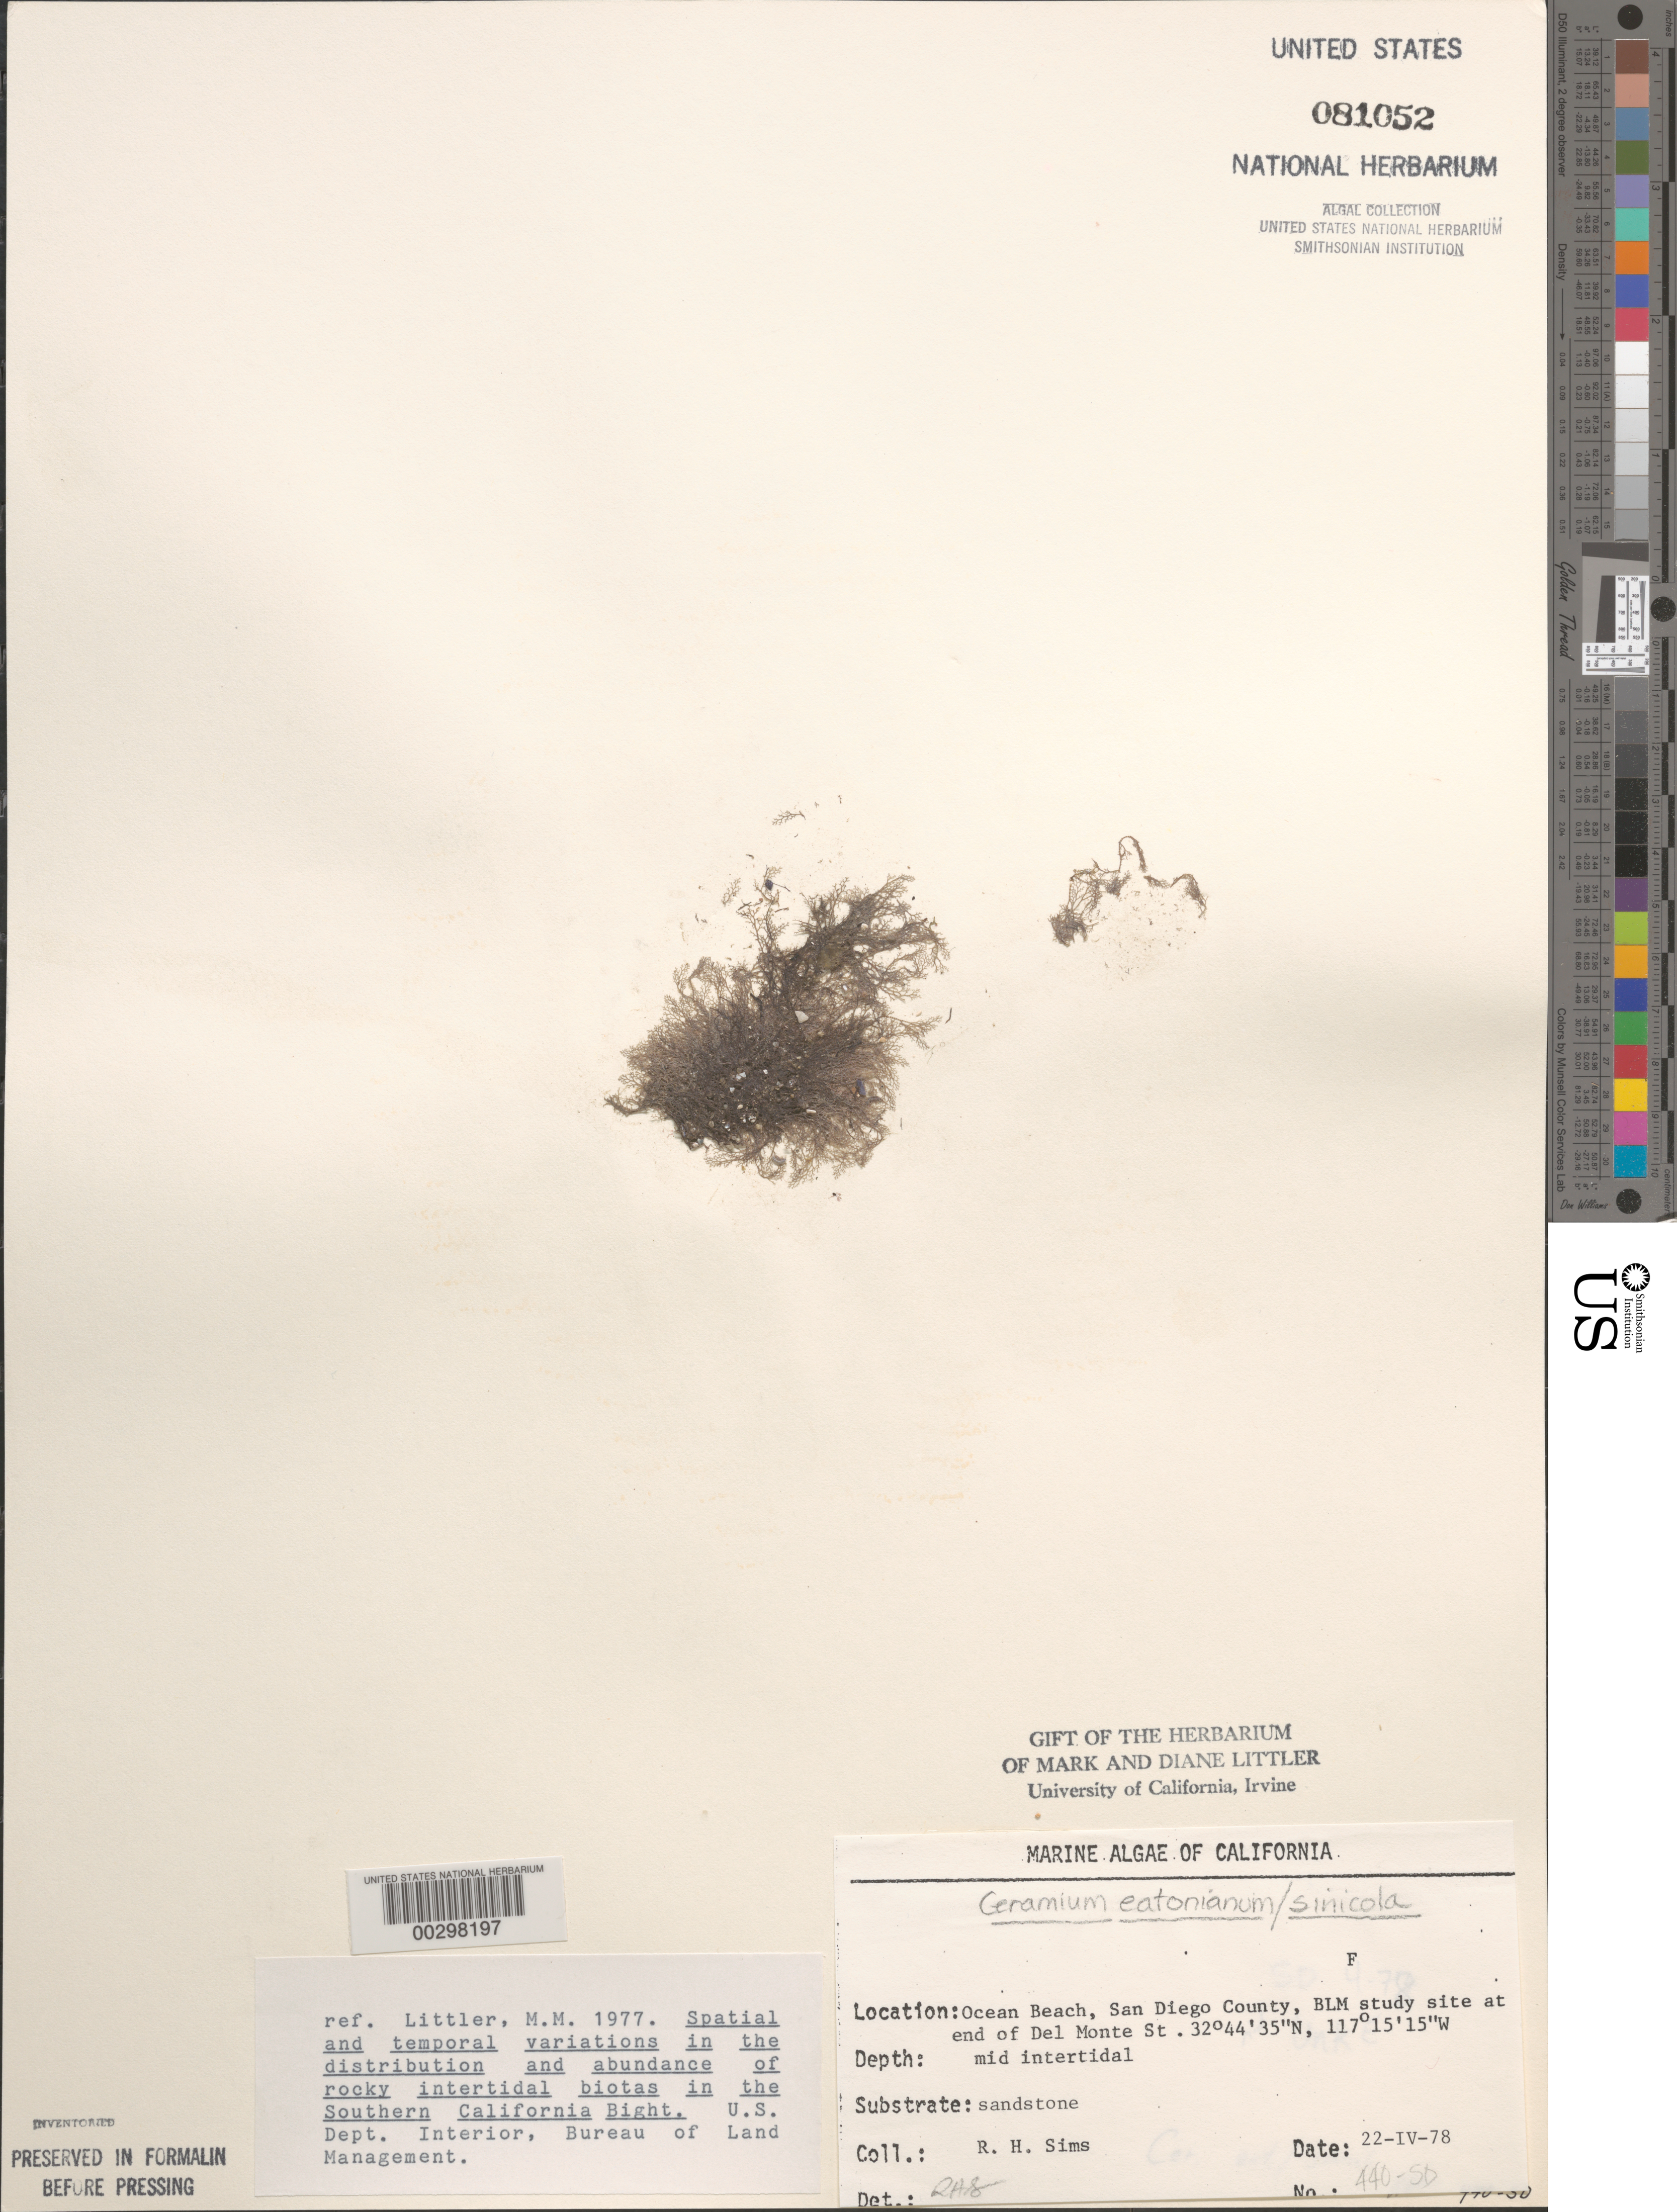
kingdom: Plantae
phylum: Rhodophyta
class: Florideophyceae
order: Ceramiales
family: Ceramiaceae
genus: Corallophila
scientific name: Corallophila eatoniana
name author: (Farl.) T.O. Cho et al.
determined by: Algae name updating Project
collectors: R. H. Sims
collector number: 440-SD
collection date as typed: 22 Apr 1978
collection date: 1978-04-22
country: United States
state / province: California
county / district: San Diego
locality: End of Del Monte Street, Ocean Beach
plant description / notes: BLM-SOCALBIGHT Rocky Intertidal Survey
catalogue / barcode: US 81052